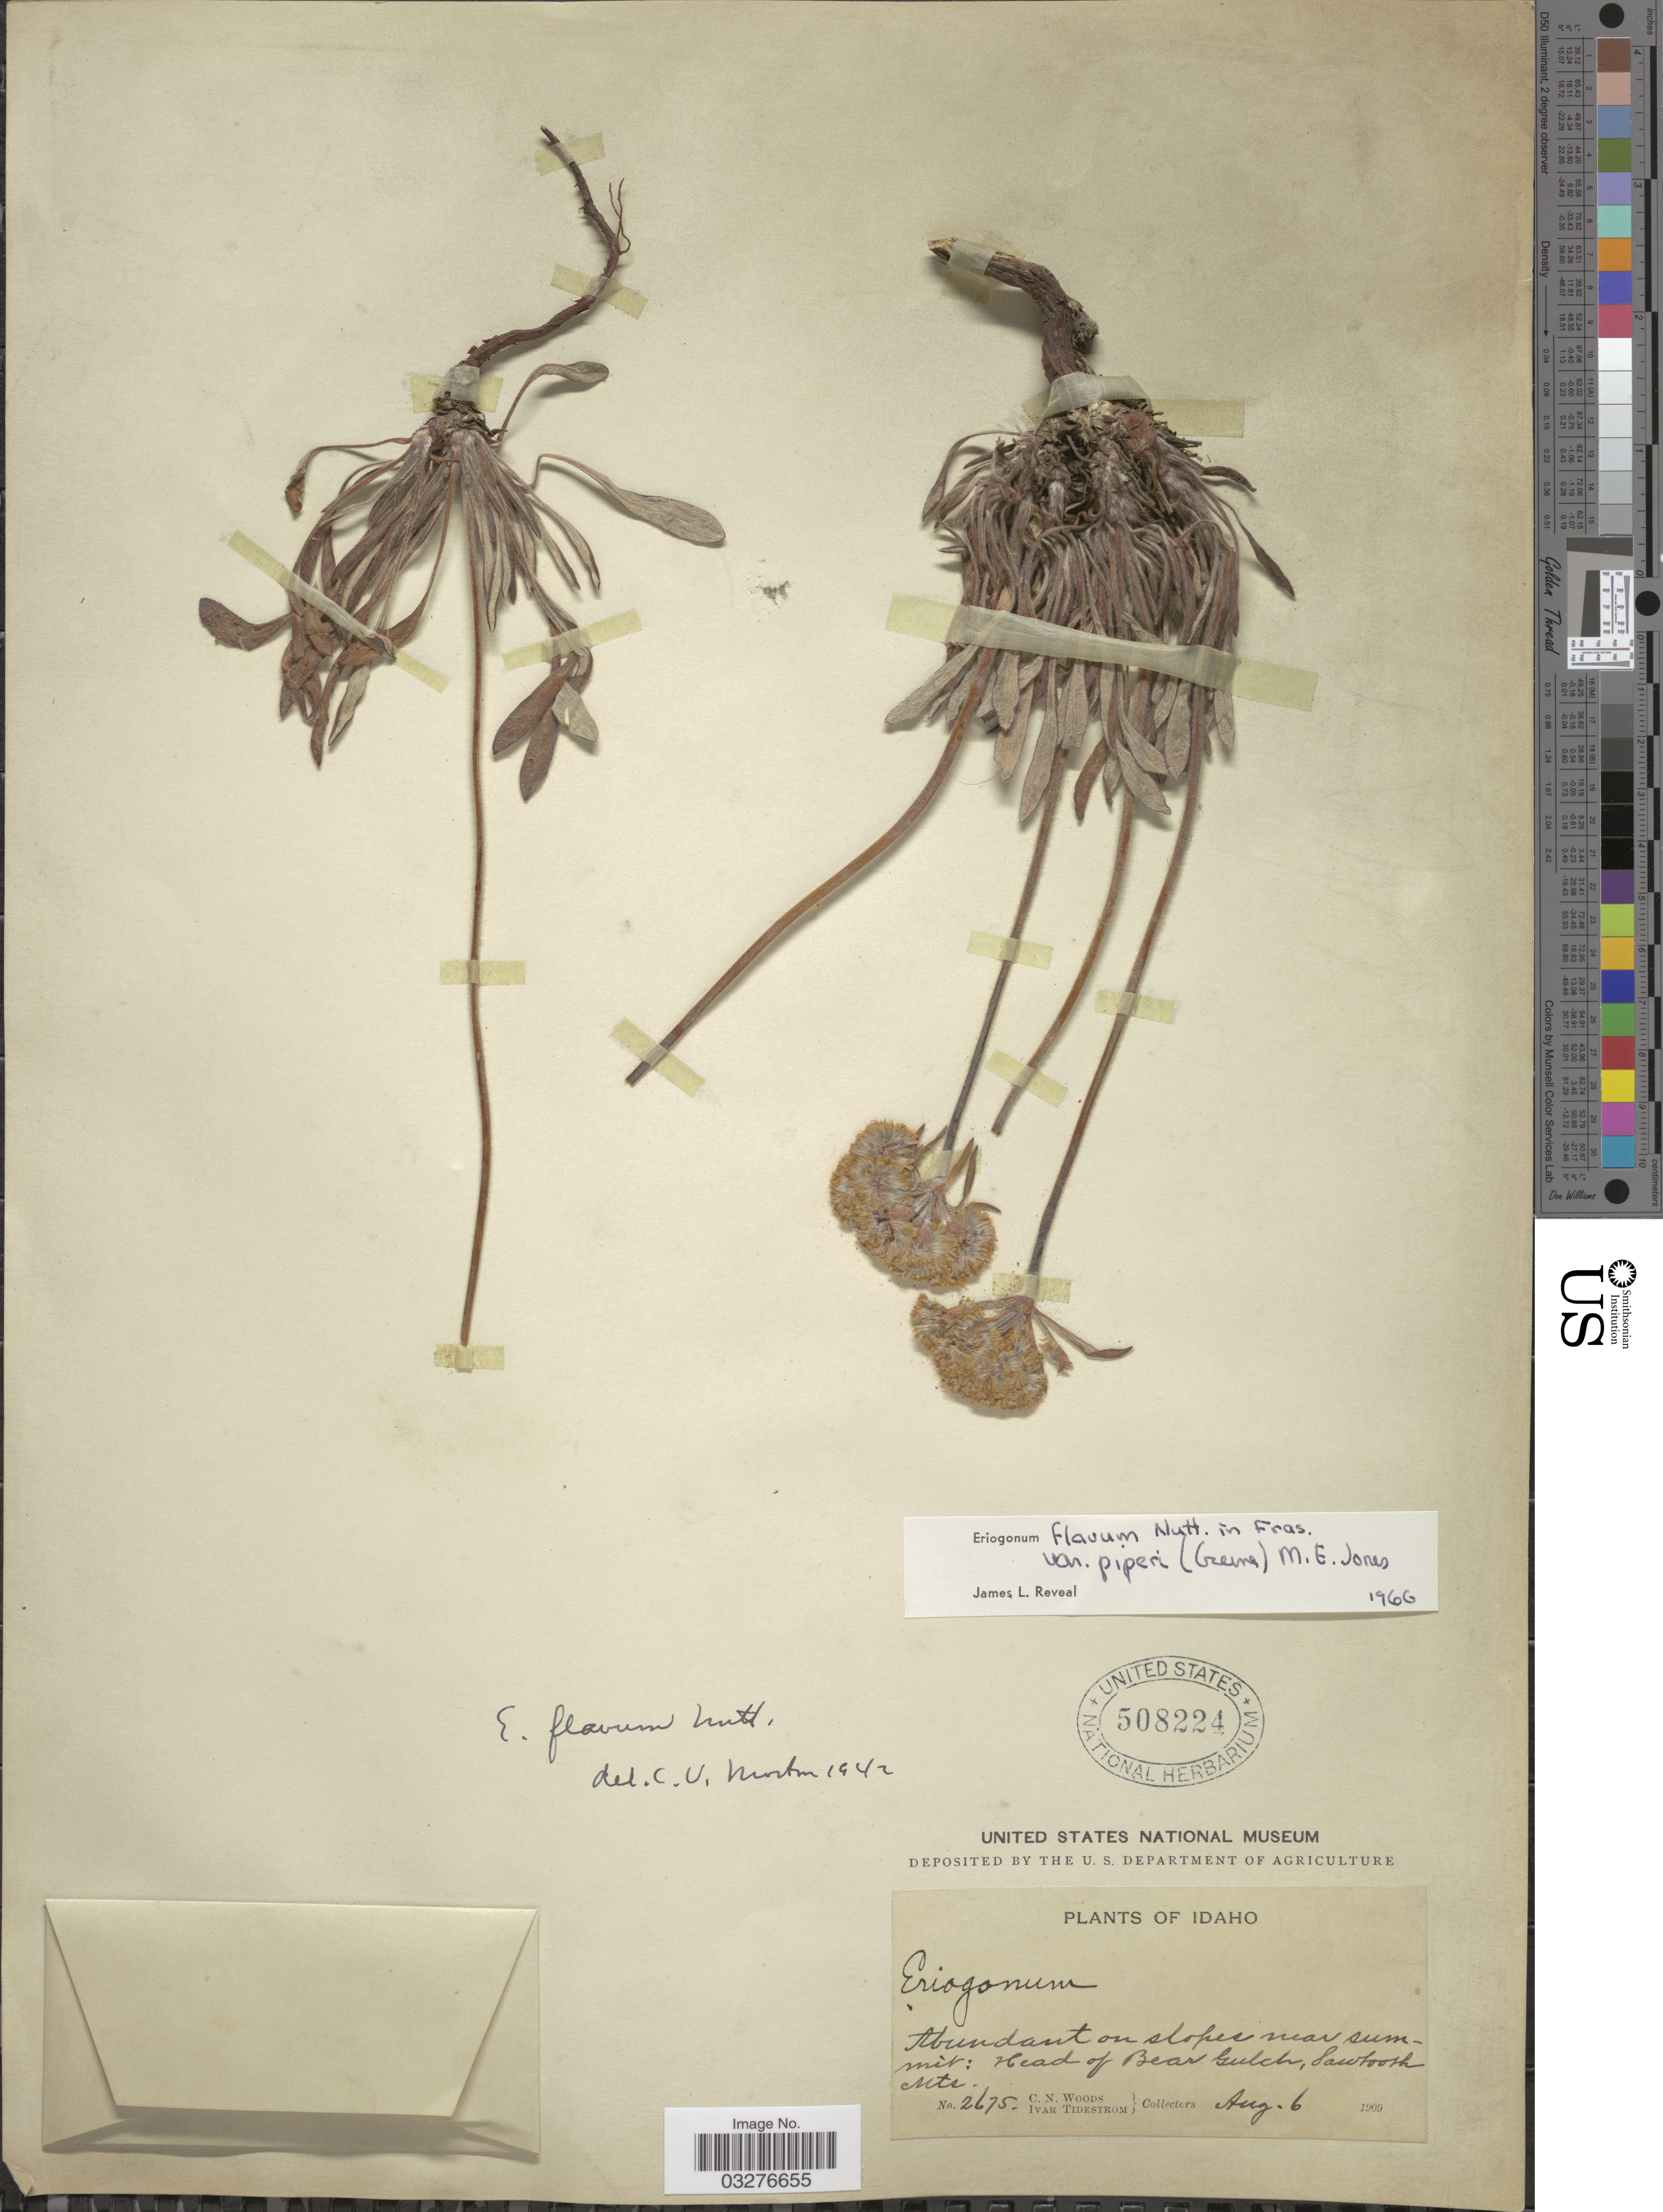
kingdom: Plantae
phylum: Tracheophyta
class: Magnoliopsida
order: Caryophyllales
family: Polygonaceae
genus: Eriogonum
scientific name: Eriogonum flavum var. piperi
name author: M.E. Jones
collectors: C. Woods & I. F. Tidestrom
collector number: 2675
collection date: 1909-08-06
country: United States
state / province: Idaho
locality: Head of Bear Gulch, Sawtooth Mts.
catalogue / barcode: US 508224